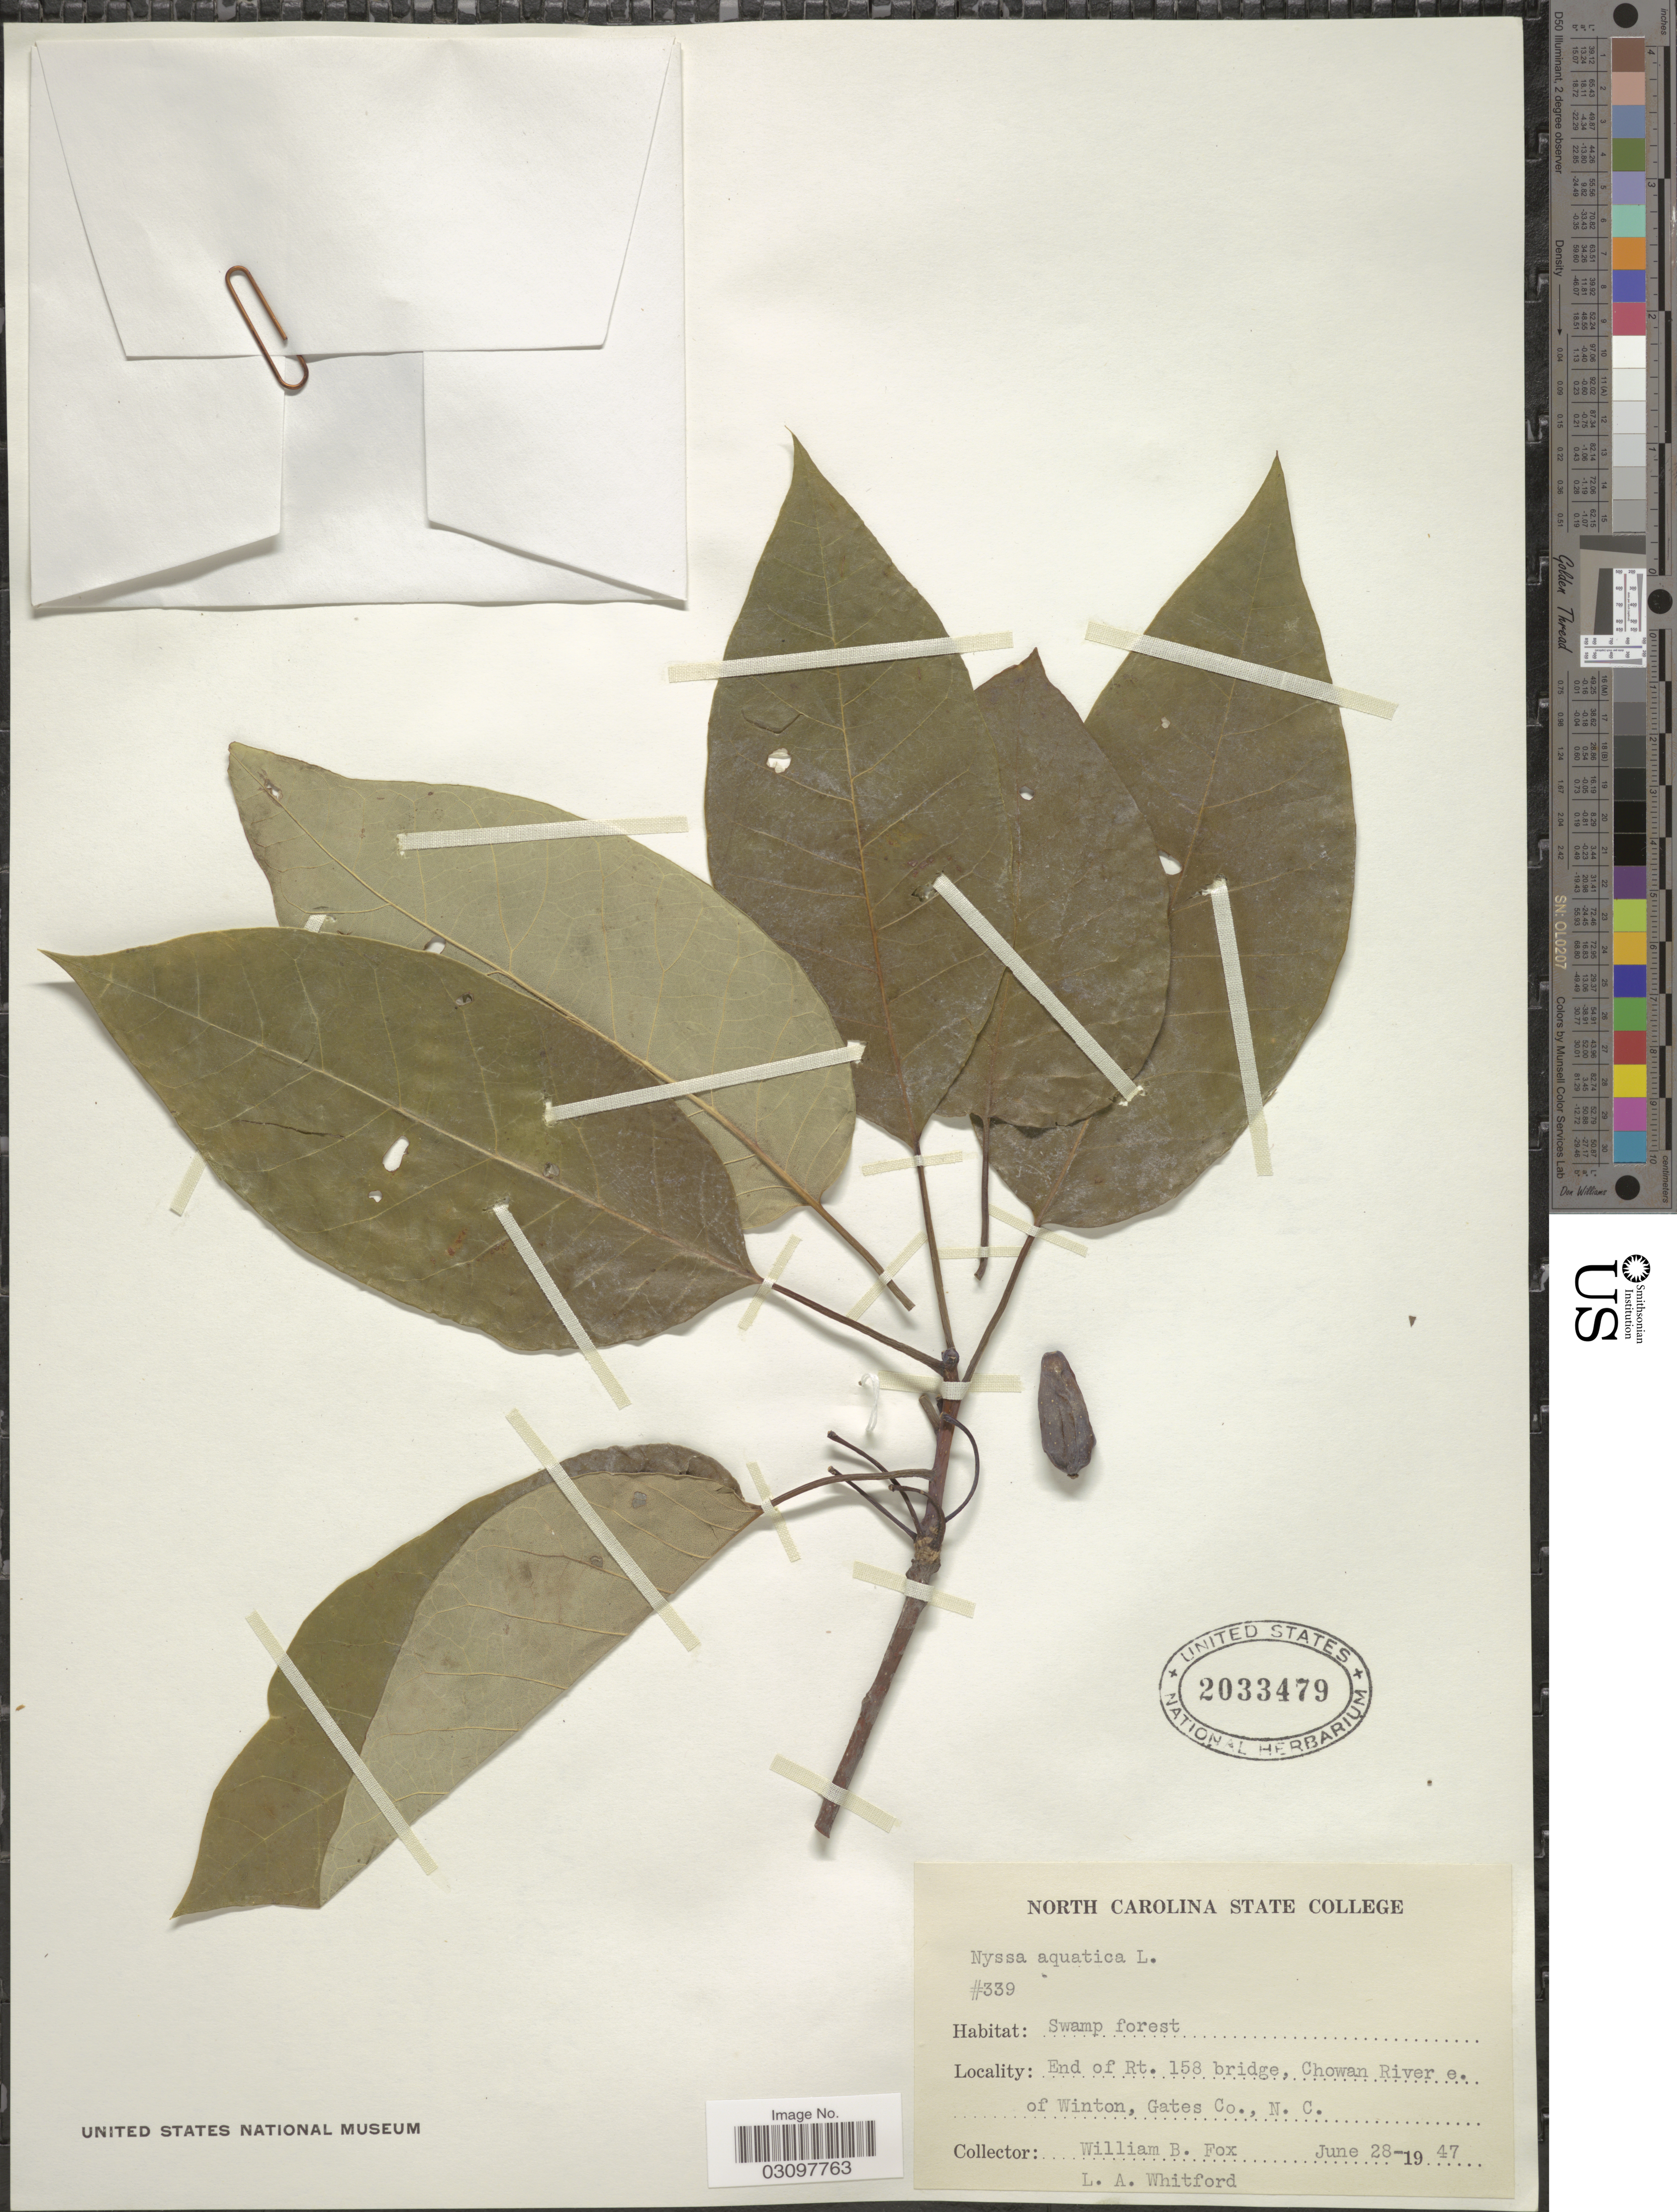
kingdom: Plantae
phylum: Tracheophyta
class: Magnoliopsida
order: Cornales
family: Nyssaceae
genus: Nyssa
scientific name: Nyssa aquatica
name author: L.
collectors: W. B. Fox & L. Whitford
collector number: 339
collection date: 1947-06-28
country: United States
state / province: North Carolina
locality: End of Rt. 158 bridge, Chowan River e. of Winton, Gates Co., N. C.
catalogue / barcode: US 2033479